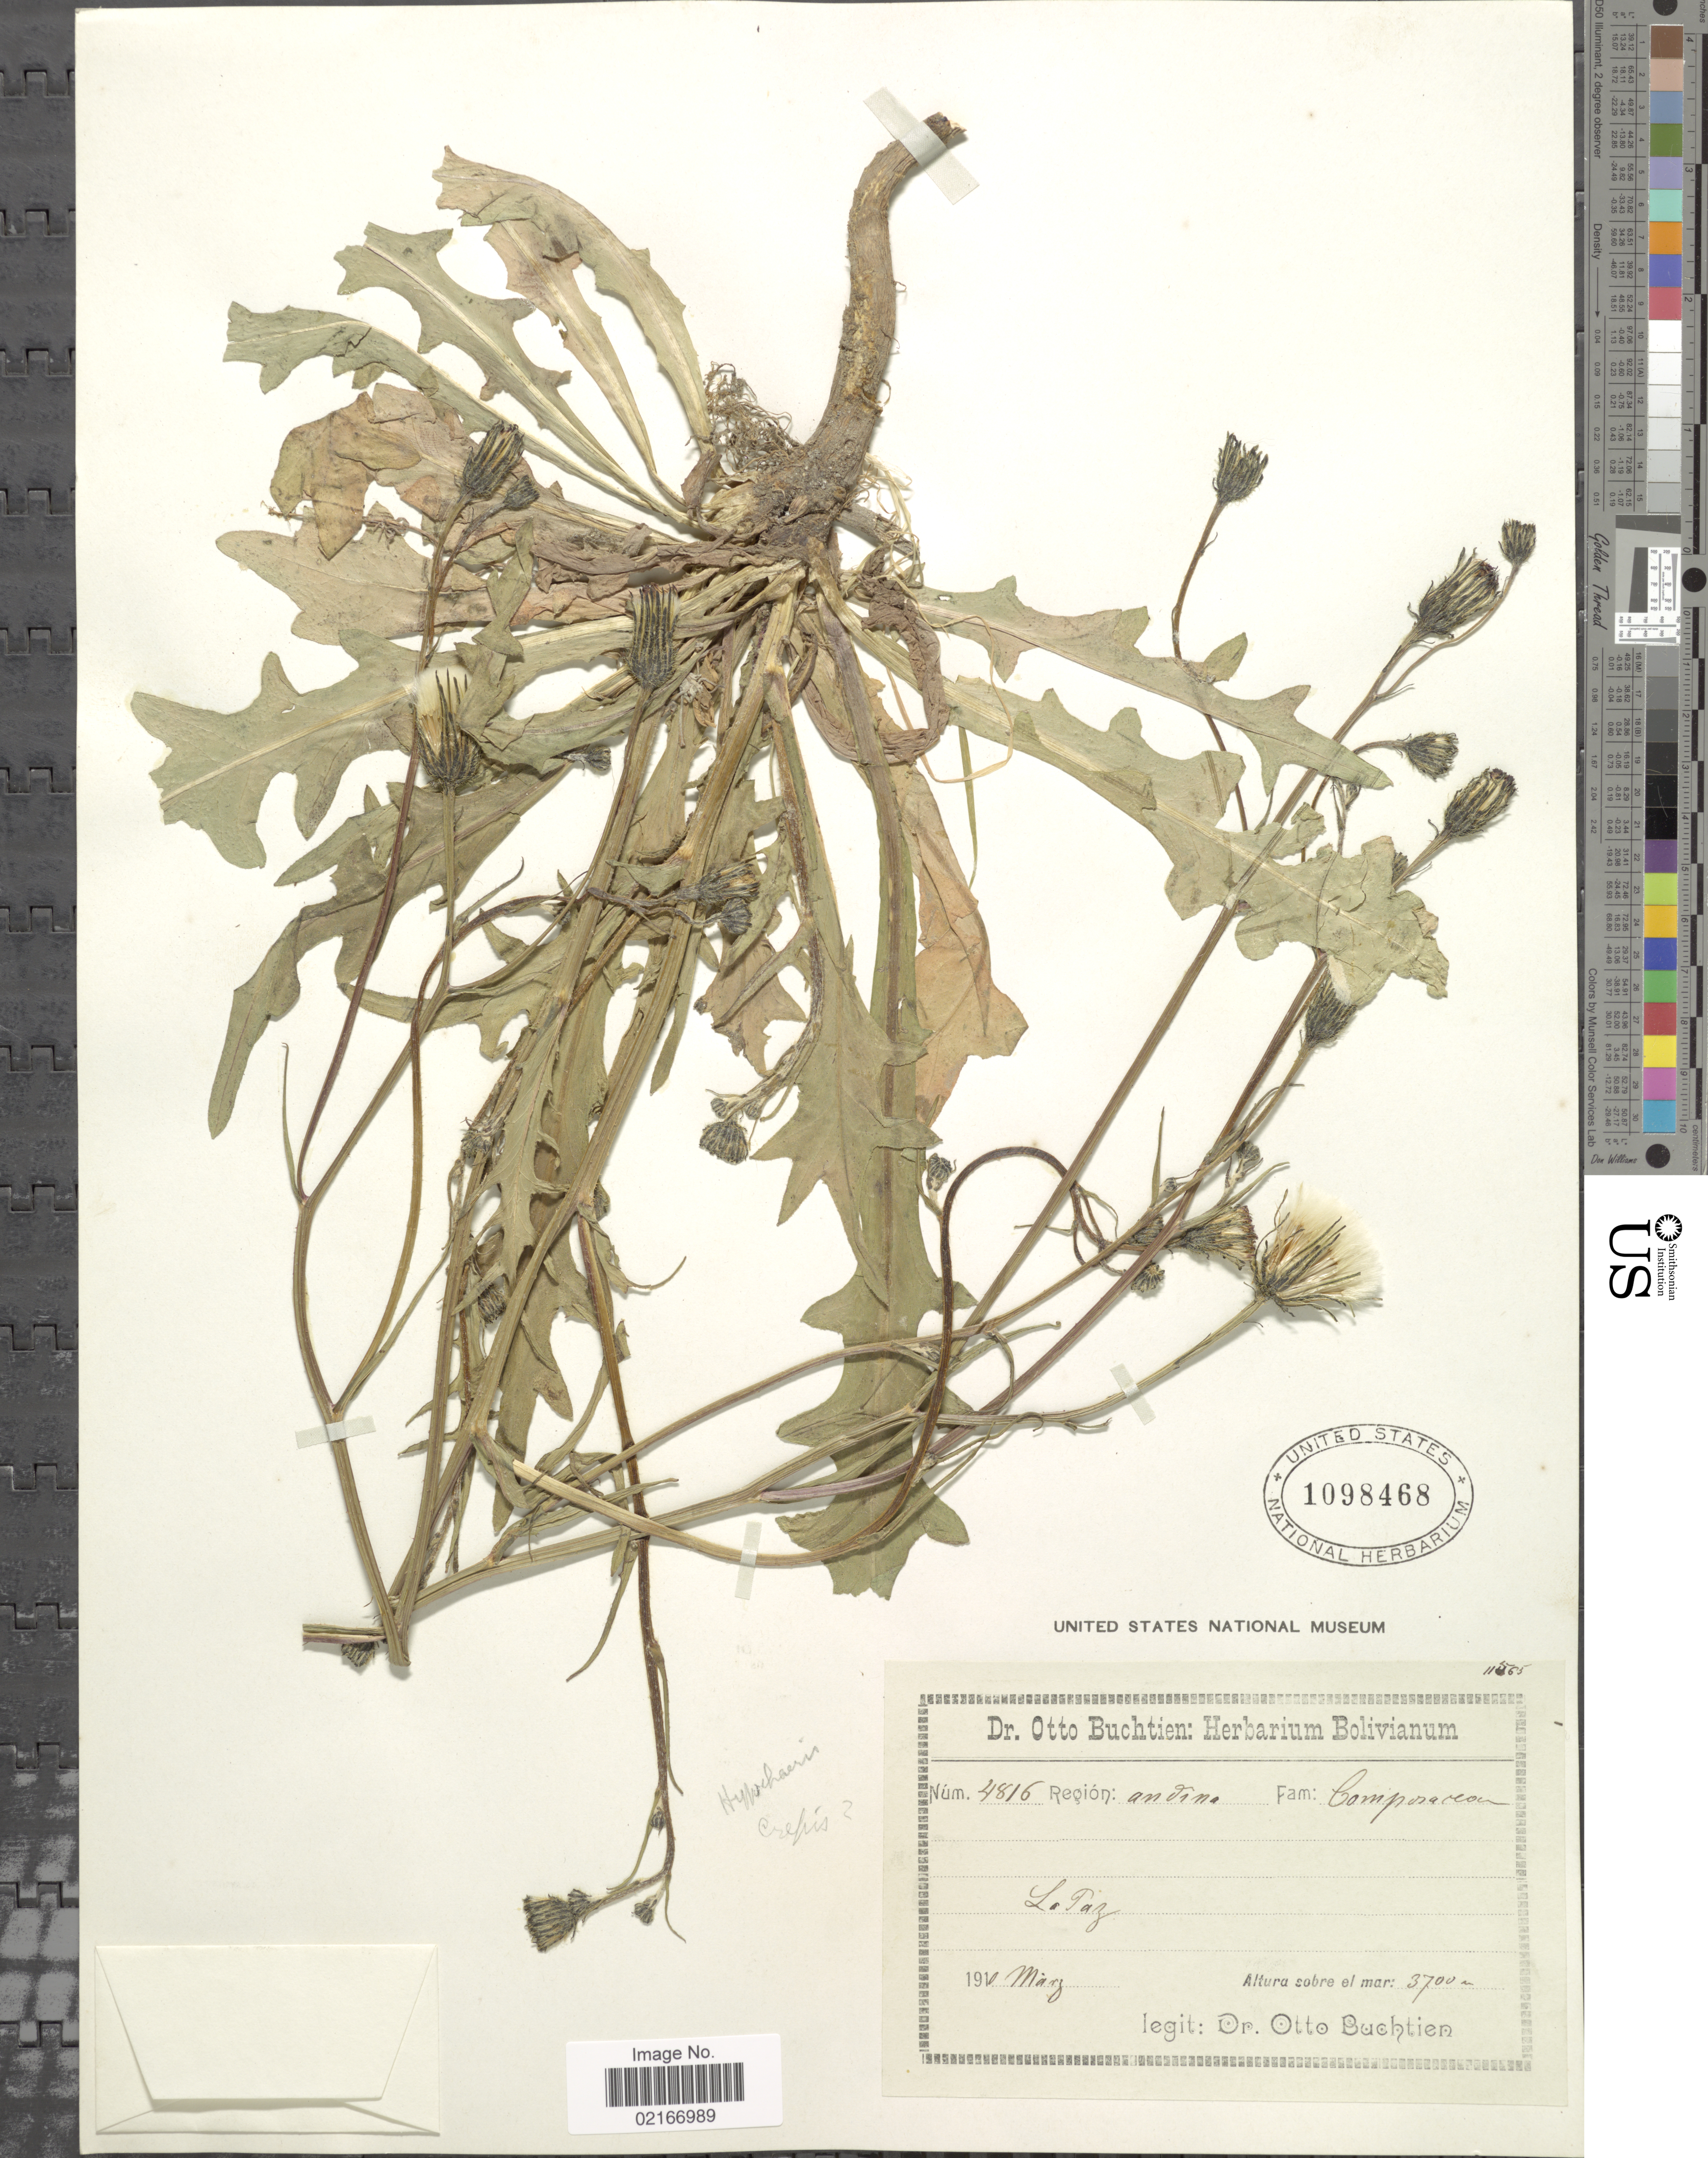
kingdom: Plantae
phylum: Tracheophyta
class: Magnoliopsida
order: Asterales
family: Asteraceae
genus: Hypochaeris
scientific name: Hypochaeris chillensis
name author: (Kunth) Britton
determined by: Mailhos, Ary, (MVFA), Universidad de la Republica (URUGUAY)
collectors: O. Buchtien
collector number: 4816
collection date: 1910-03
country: Bolivia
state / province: La Paz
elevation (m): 3700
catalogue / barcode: US 1098468